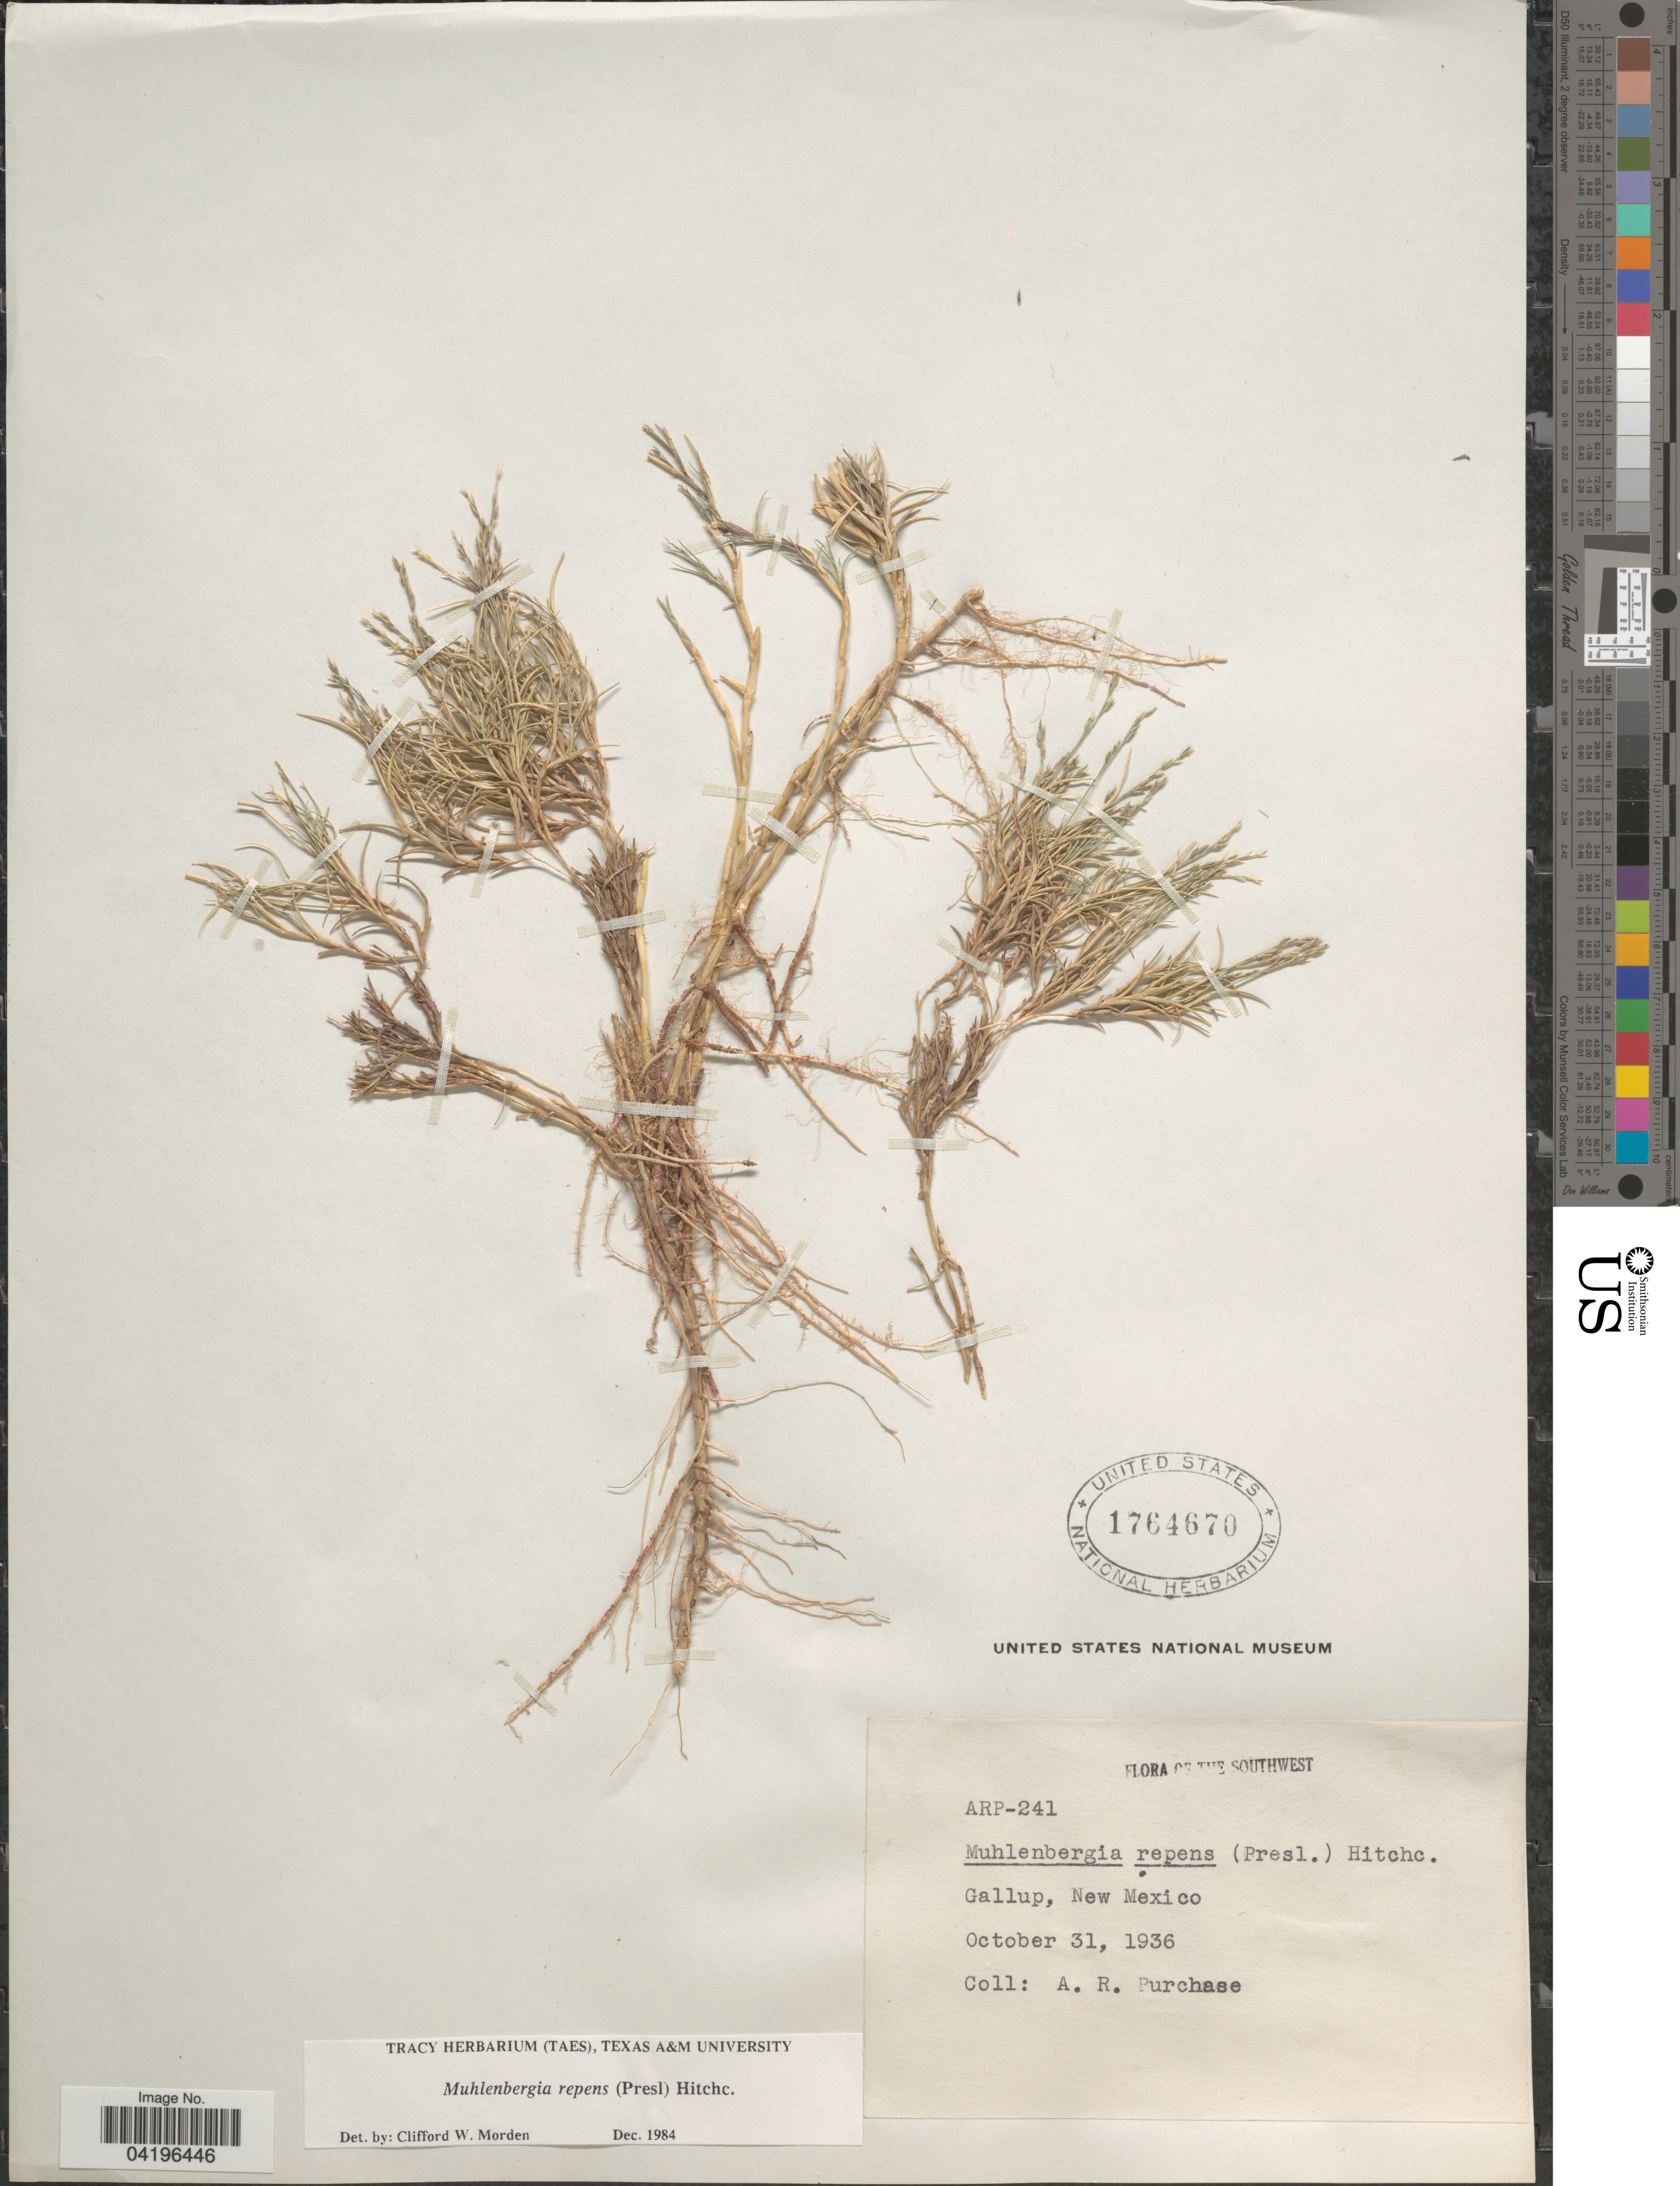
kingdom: Plantae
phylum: Tracheophyta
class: Liliopsida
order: Poales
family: Poaceae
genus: Muhlenbergia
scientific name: Muhlenbergia repens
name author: (J. Presl) Hitchc.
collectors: A. Purchase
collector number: ARP-241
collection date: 1936-10-31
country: United States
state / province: New Mexico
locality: The Southwest. Gallup.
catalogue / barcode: US 1764670